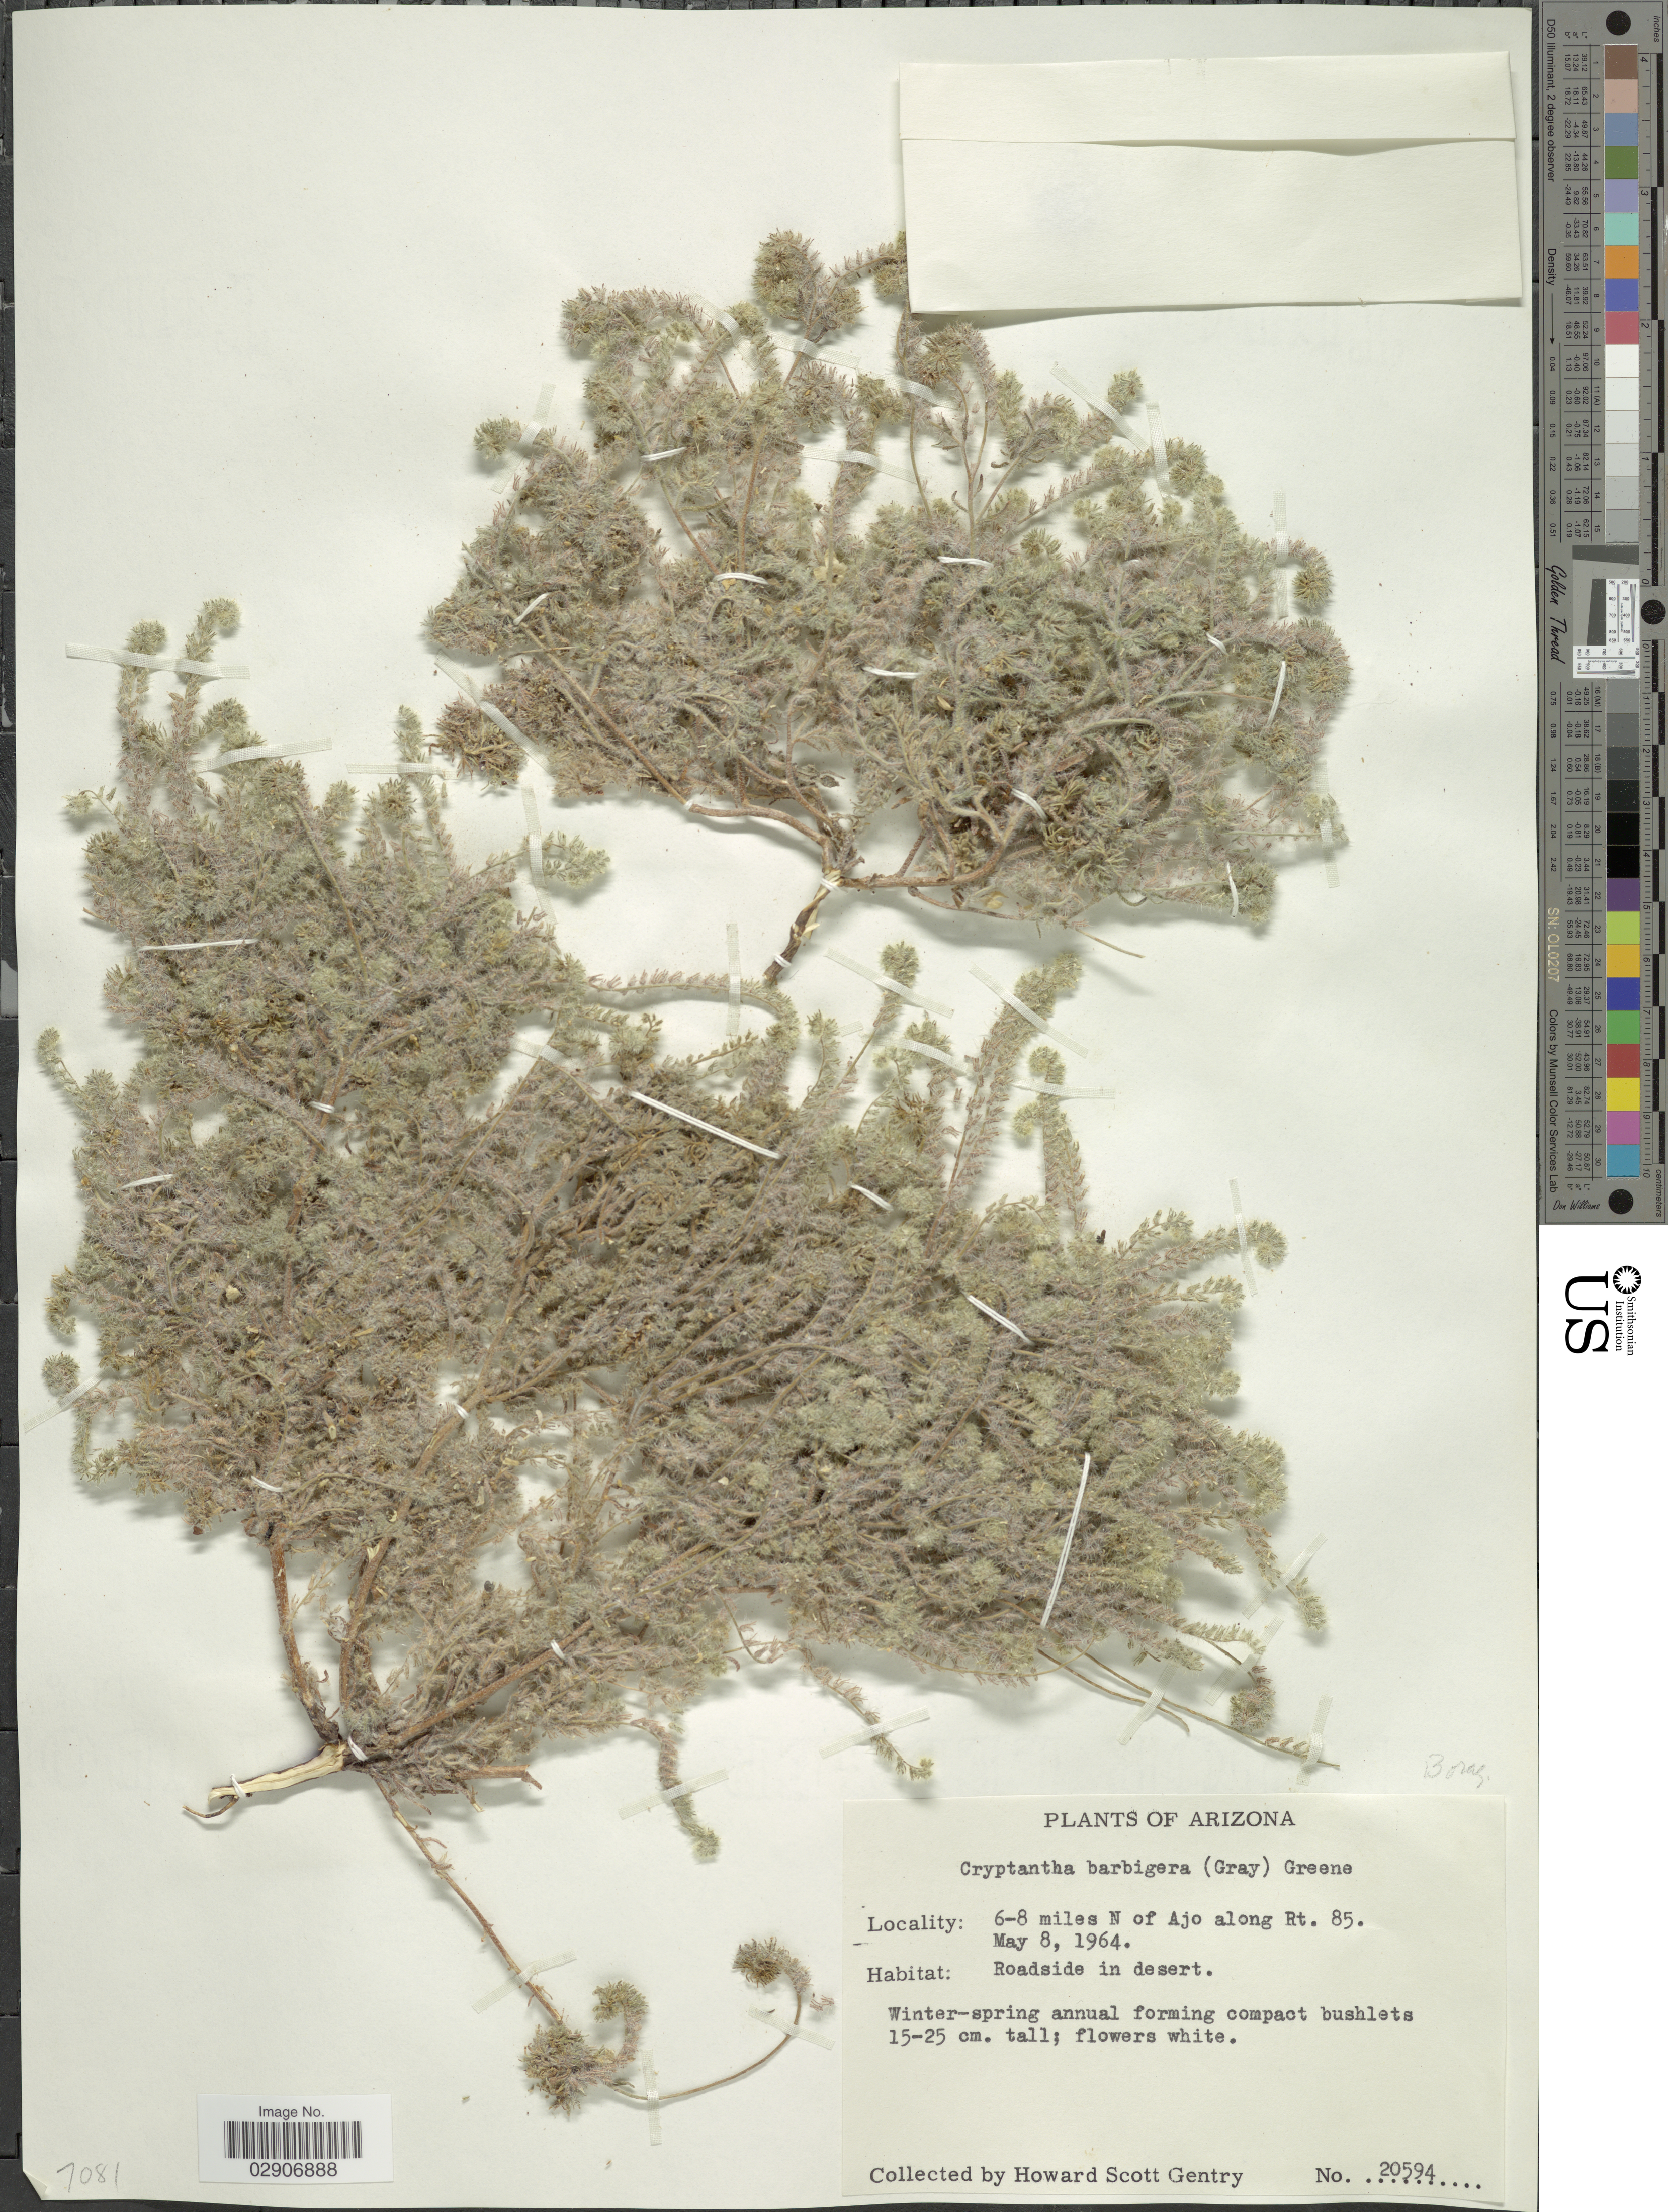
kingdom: Plantae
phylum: Tracheophyta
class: Magnoliopsida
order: Boraginales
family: Boraginaceae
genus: Cryptantha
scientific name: Cryptantha barbigera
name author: (A. Gray) Greene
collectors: H. S. Gentry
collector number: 20594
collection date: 1964-05-08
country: United States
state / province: Arizona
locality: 6-8 miles N of Ajo along Rt. 85. Roadside in desert.